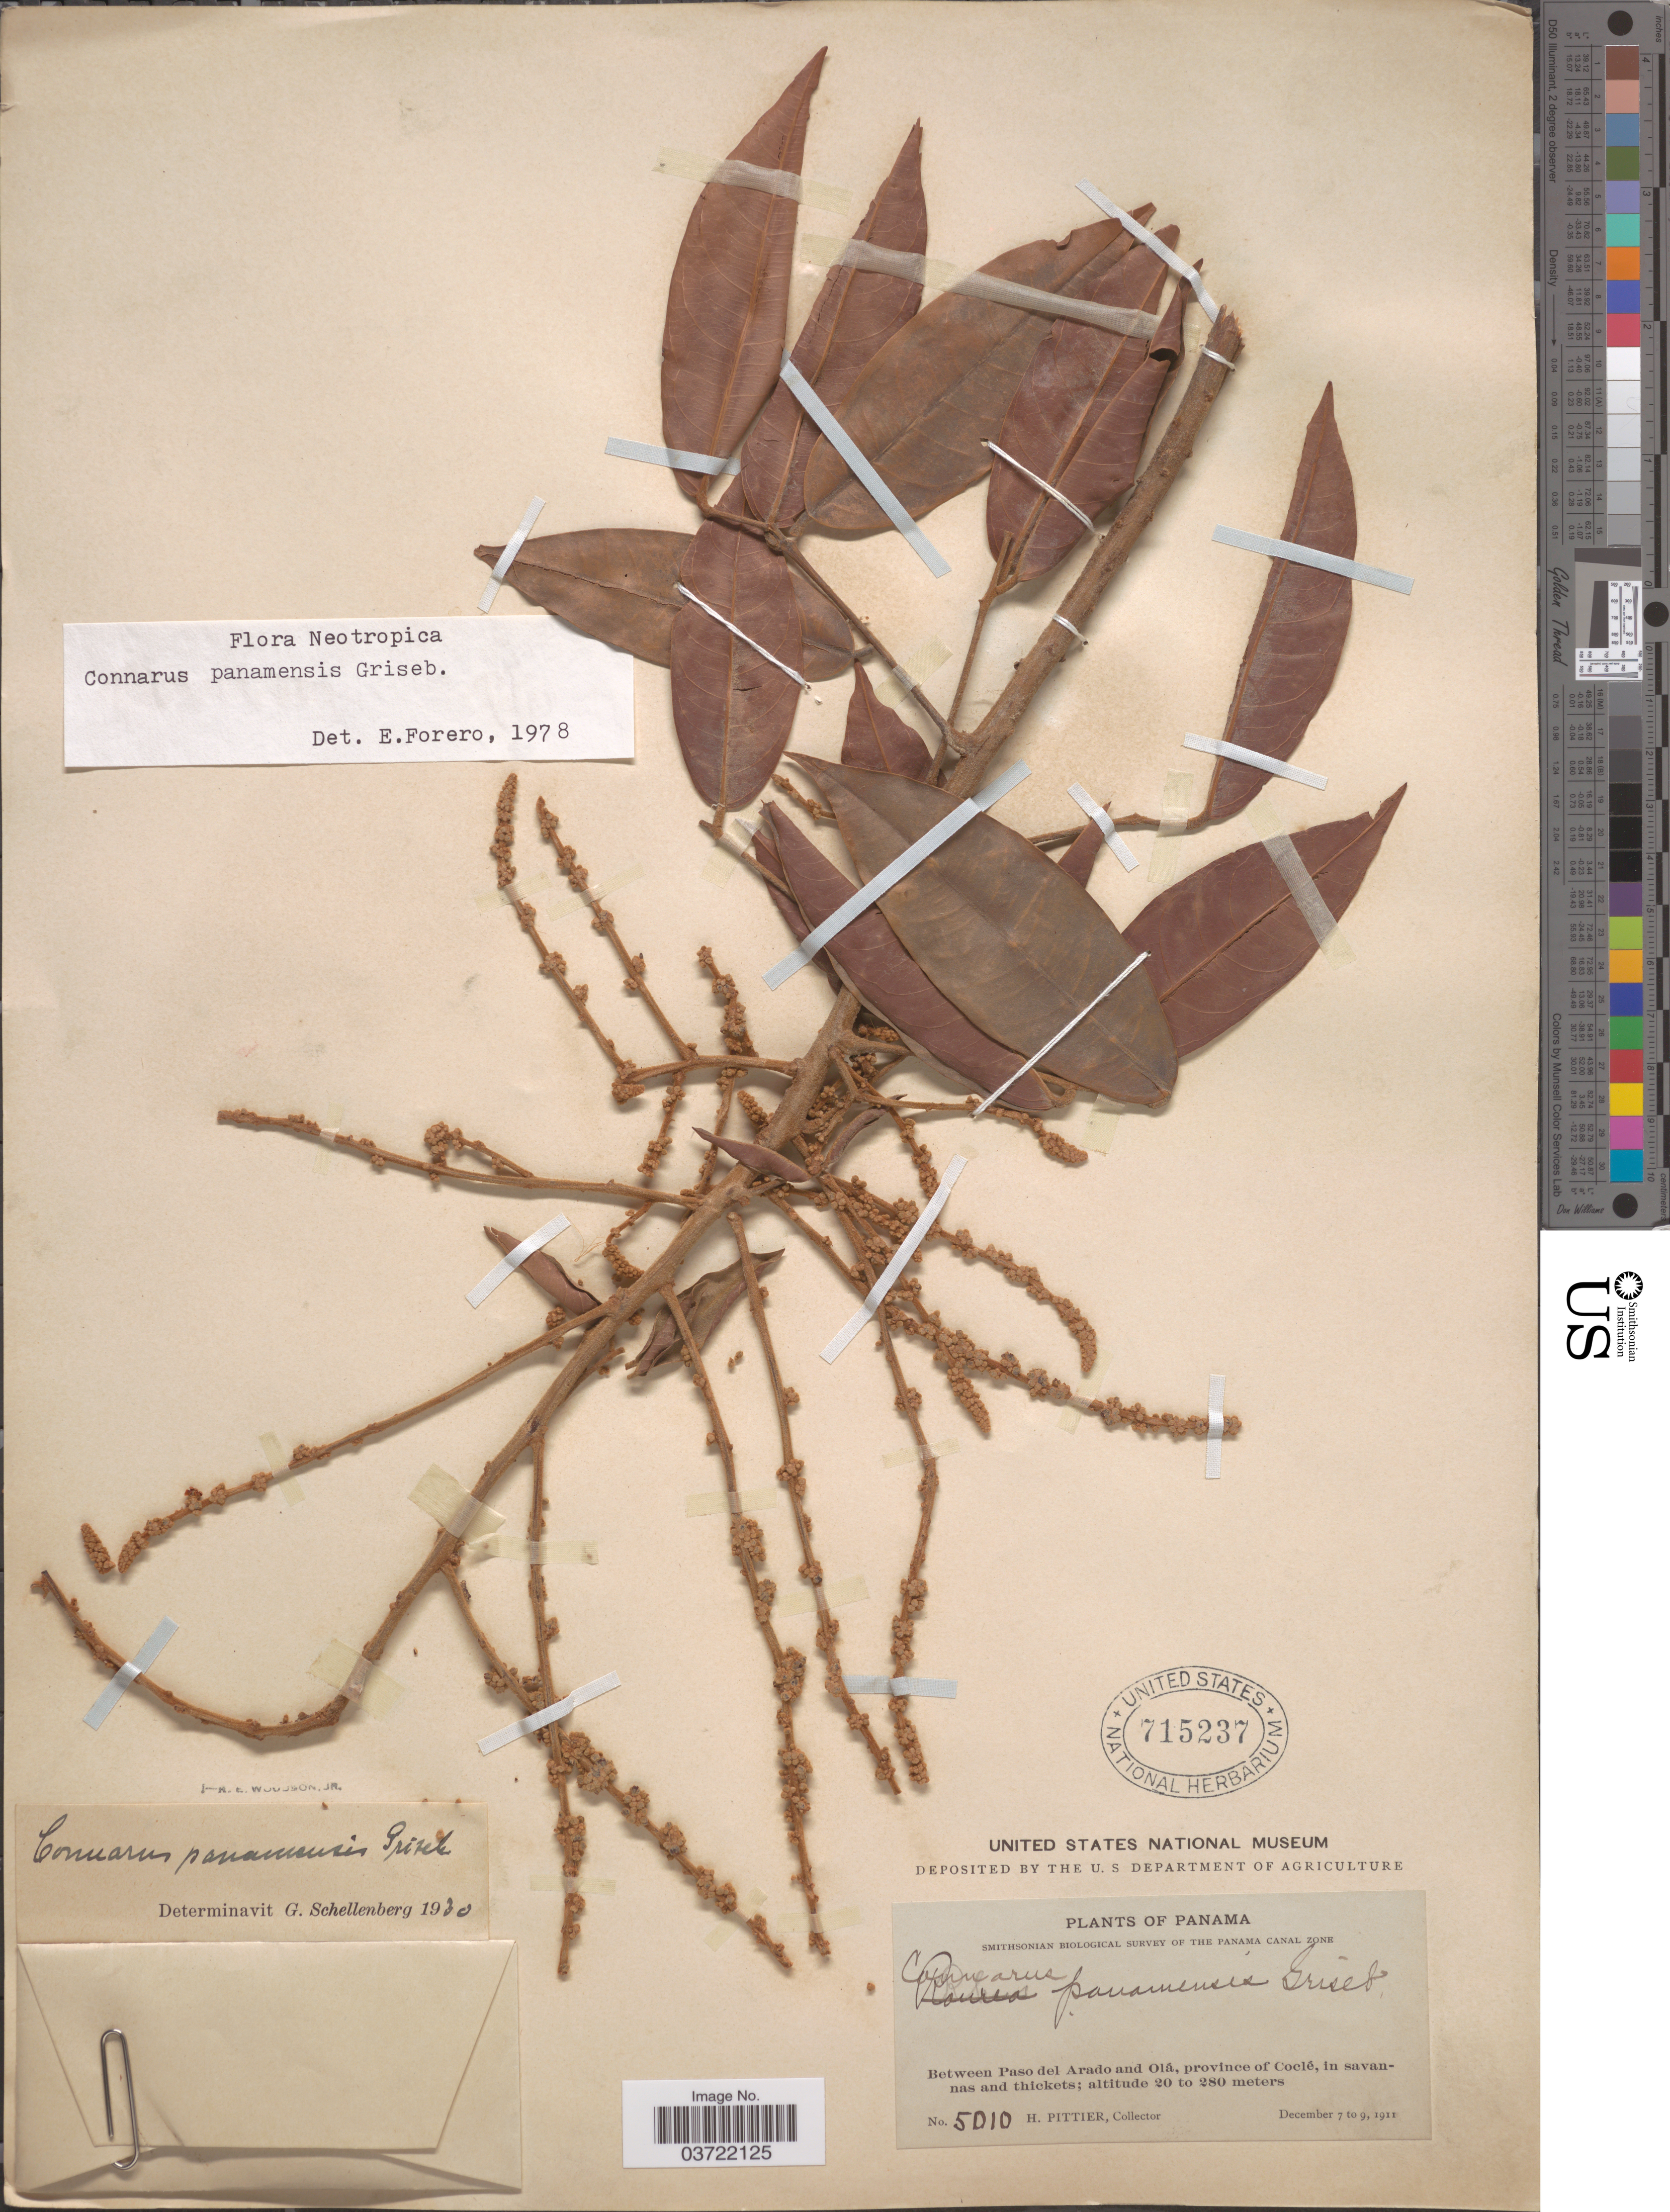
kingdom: Plantae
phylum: Tracheophyta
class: Magnoliopsida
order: Oxalidales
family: Connaraceae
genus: Connarus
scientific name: Connarus palawanensis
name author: Elmer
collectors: H. F. Pittier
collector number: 5010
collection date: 1911-12-07/1911-12-09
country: Panama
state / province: Cocle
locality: Between Paso del Arado and Olá.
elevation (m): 20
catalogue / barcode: US 715237